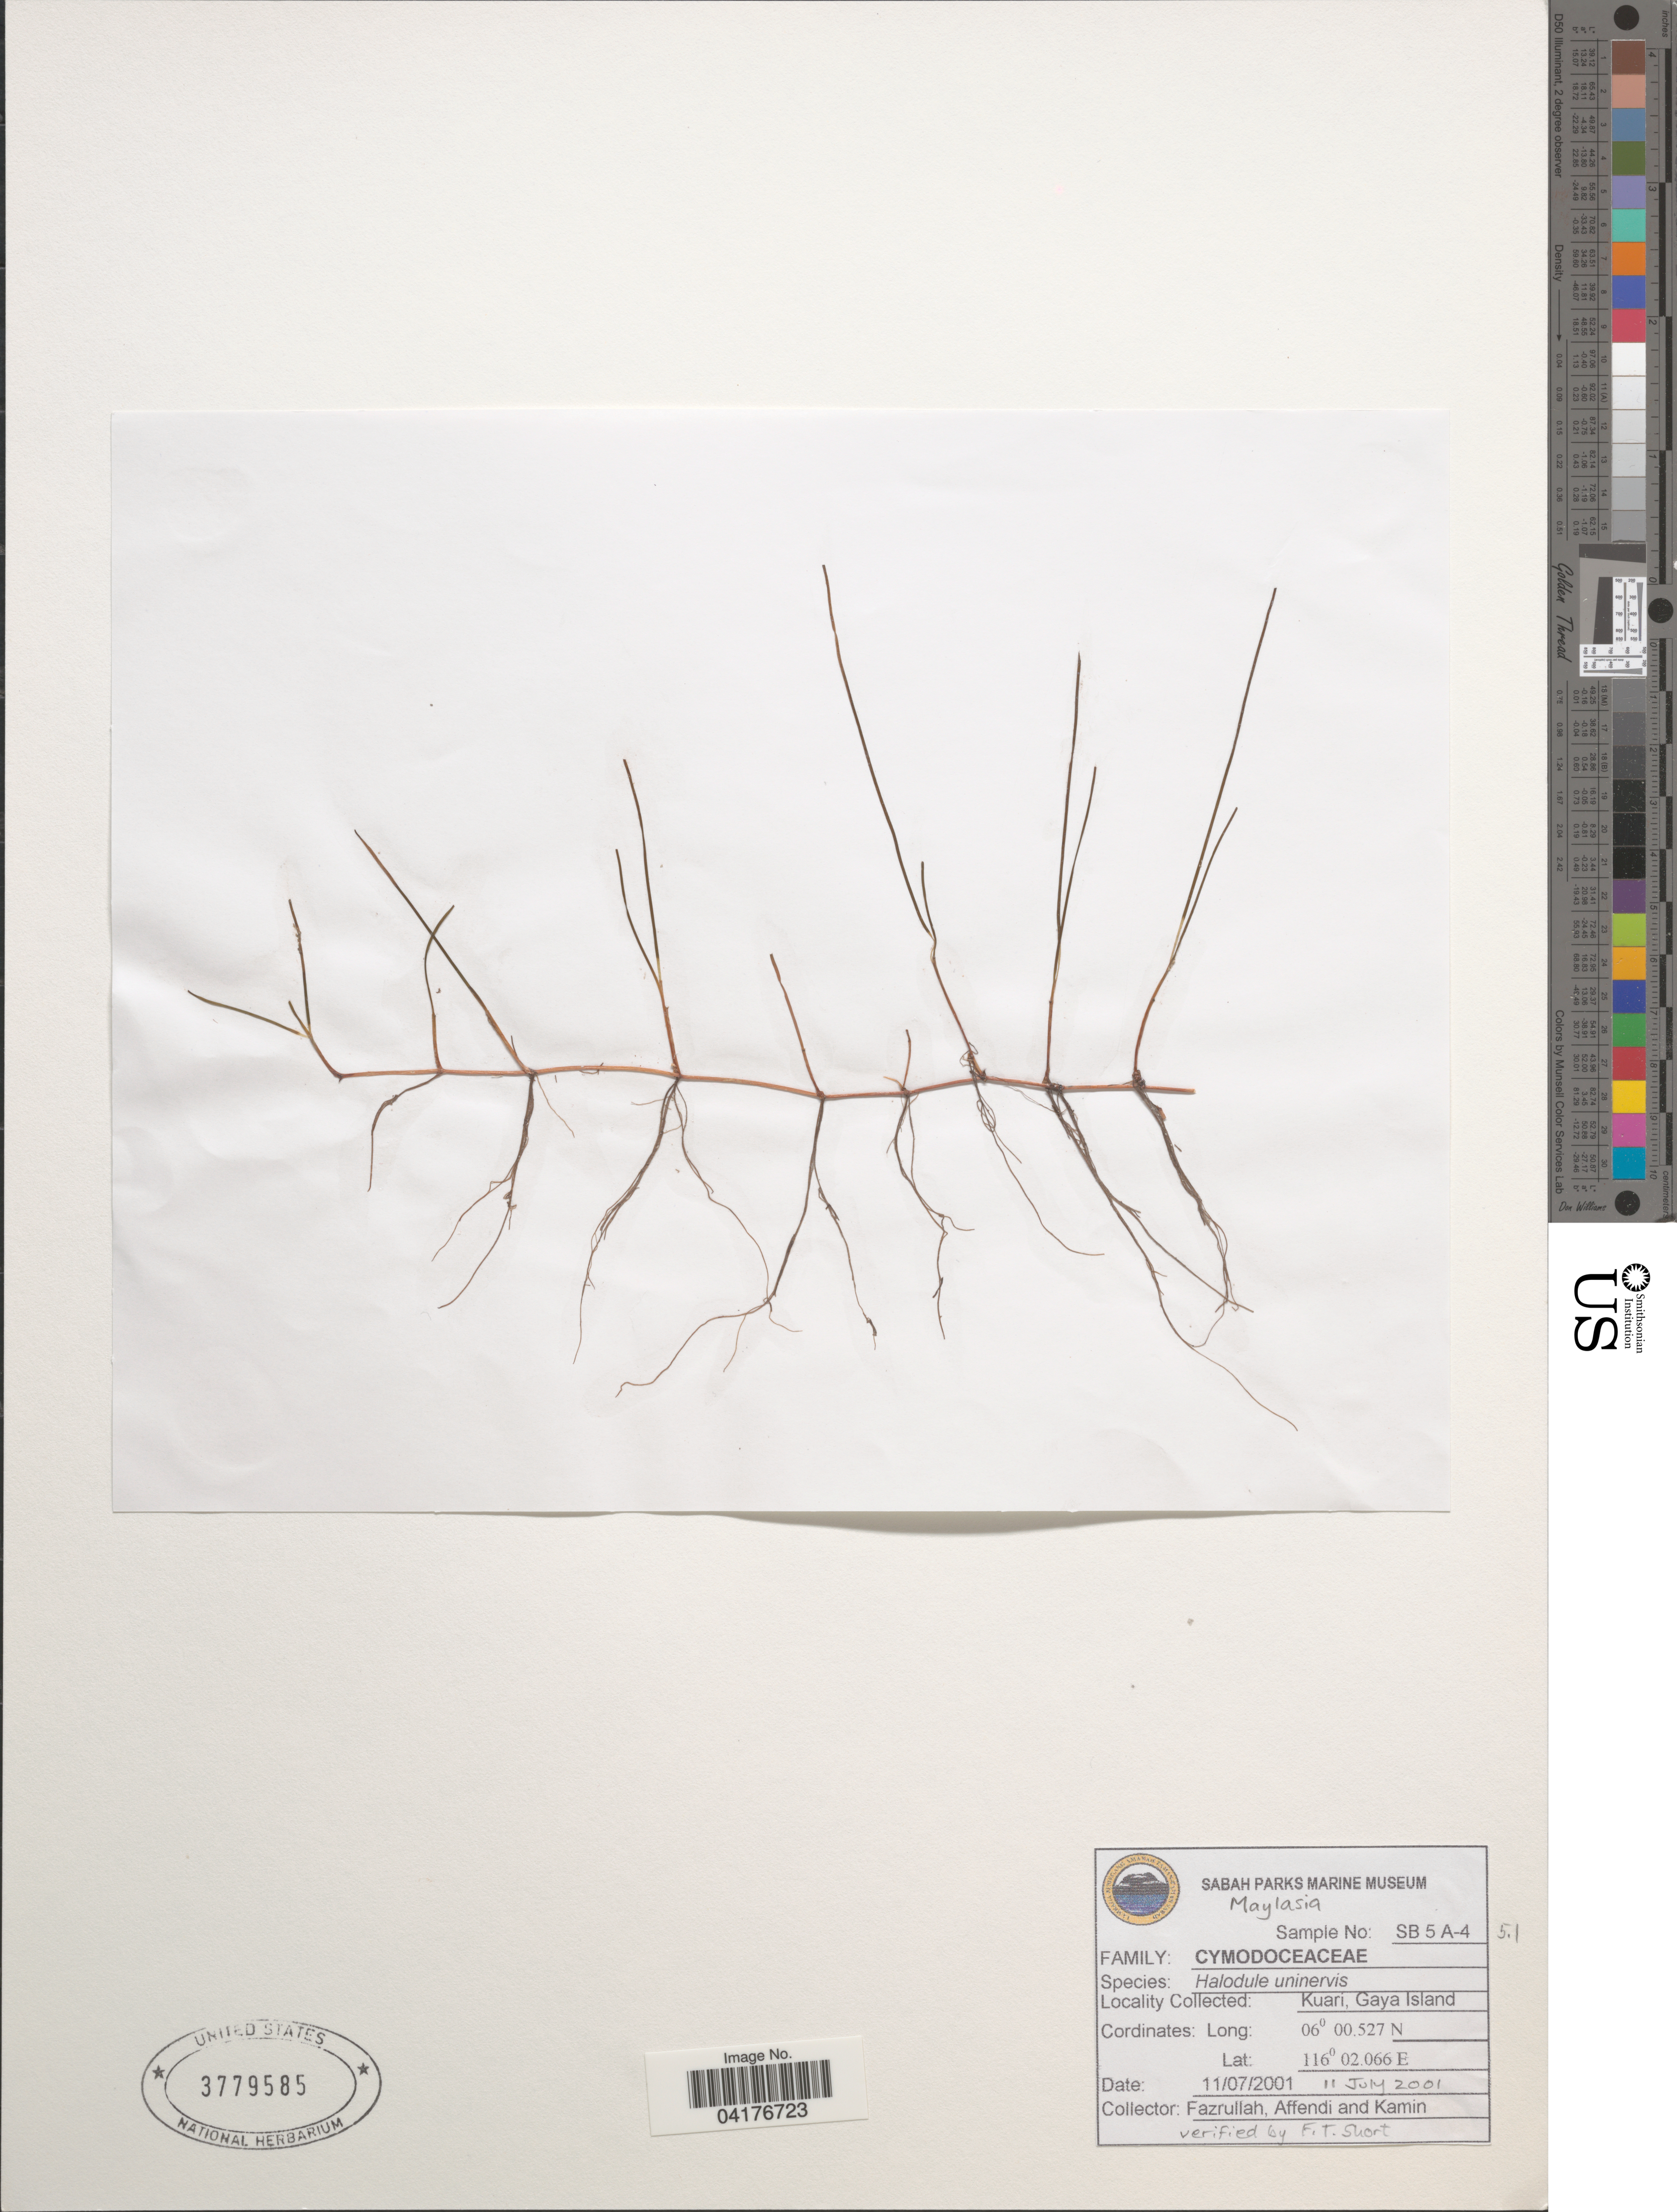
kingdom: Plantae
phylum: Tracheophyta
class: Liliopsida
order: Alismatales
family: Cymodoceaceae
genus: Halodule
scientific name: Halodule uninervis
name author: (Forssk.) Asch.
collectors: Fazrullah, Affendi & Kamin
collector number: SB5A-4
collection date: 2001-07-11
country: Malaysia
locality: Kuari, Gaya Island.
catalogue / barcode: US 3779585